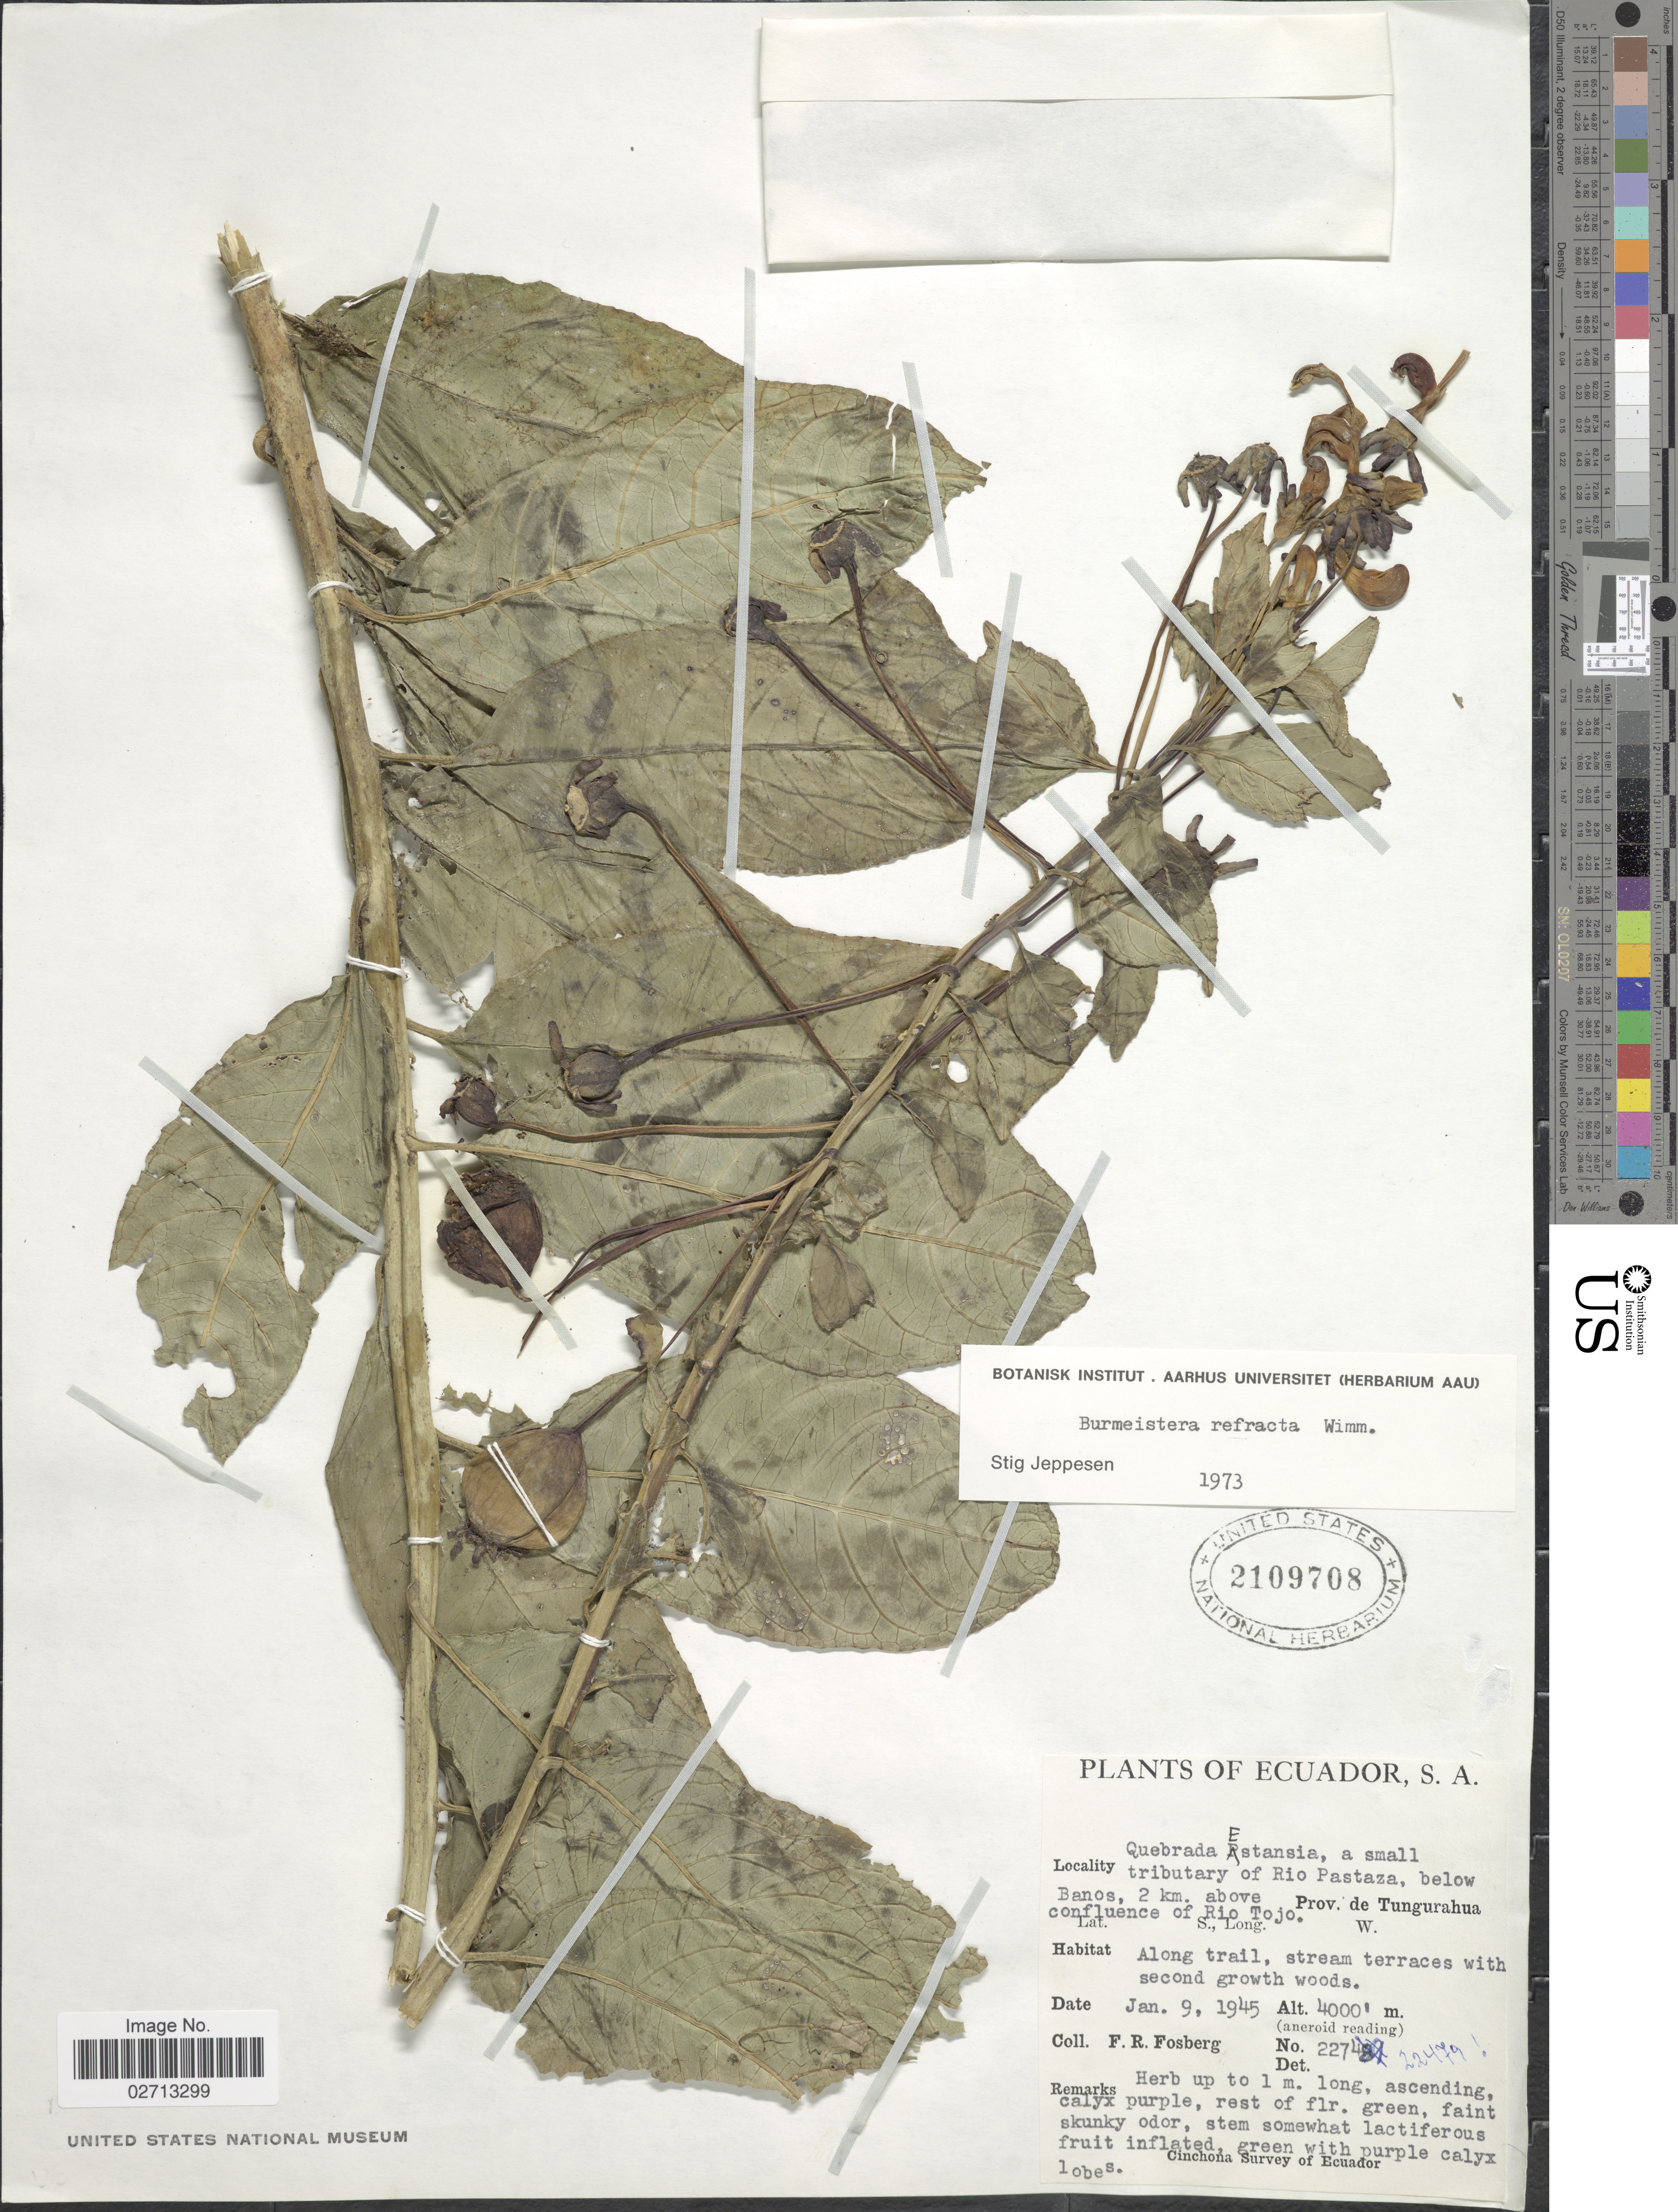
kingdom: Plantae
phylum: Tracheophyta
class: Magnoliopsida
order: Asterales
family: Campanulaceae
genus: Burmeistera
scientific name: Burmeistera refracta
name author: E. Wimm.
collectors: F. R. Fosberg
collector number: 22479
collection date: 1945-01-09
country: Ecuador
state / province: Tungurahua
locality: Quebrada Estansia, a small tributary of Rio Pastaza, below Banos, 2 km. above confluence of Rio Tojo.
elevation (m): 1219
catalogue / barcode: US 2109708